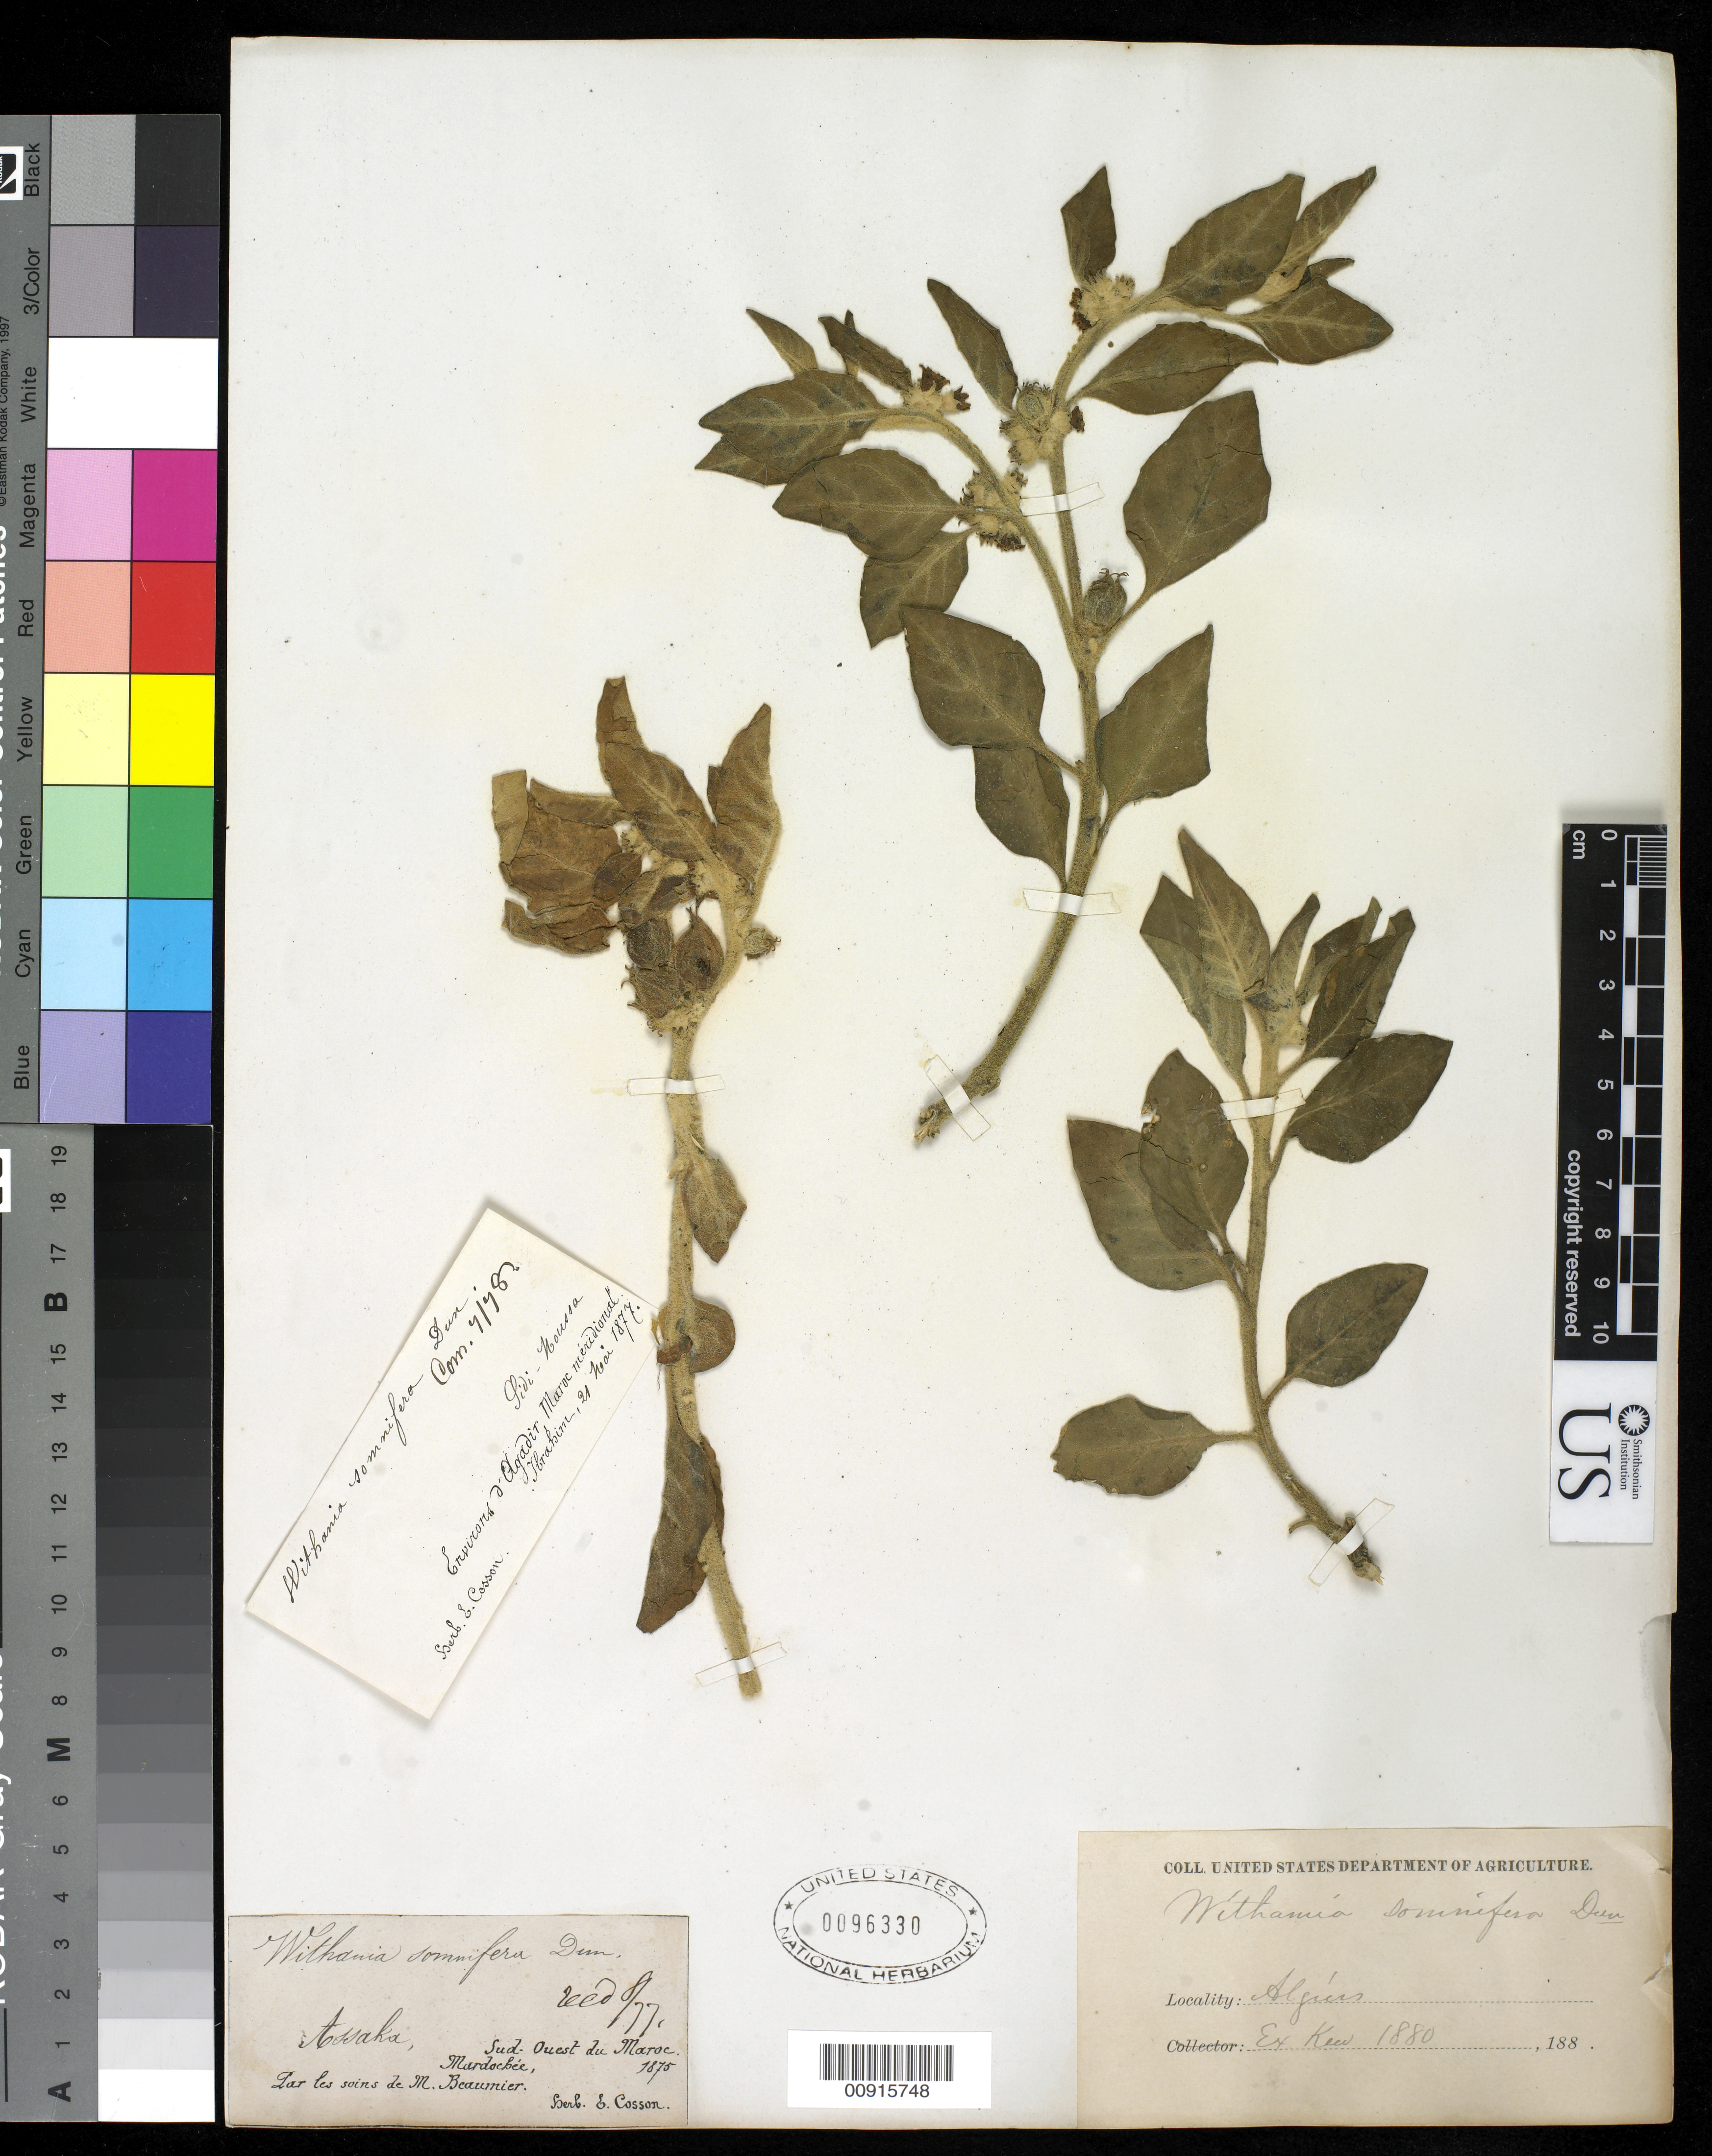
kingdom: Plantae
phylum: Tracheophyta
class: Magnoliopsida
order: Solanales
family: Solanaceae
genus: Withania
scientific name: Withania somnifera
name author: (L.) Dunal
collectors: M. Bearmier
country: Algeria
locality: Sud Ouest du Maroc., Mardockie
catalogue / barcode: US 96330